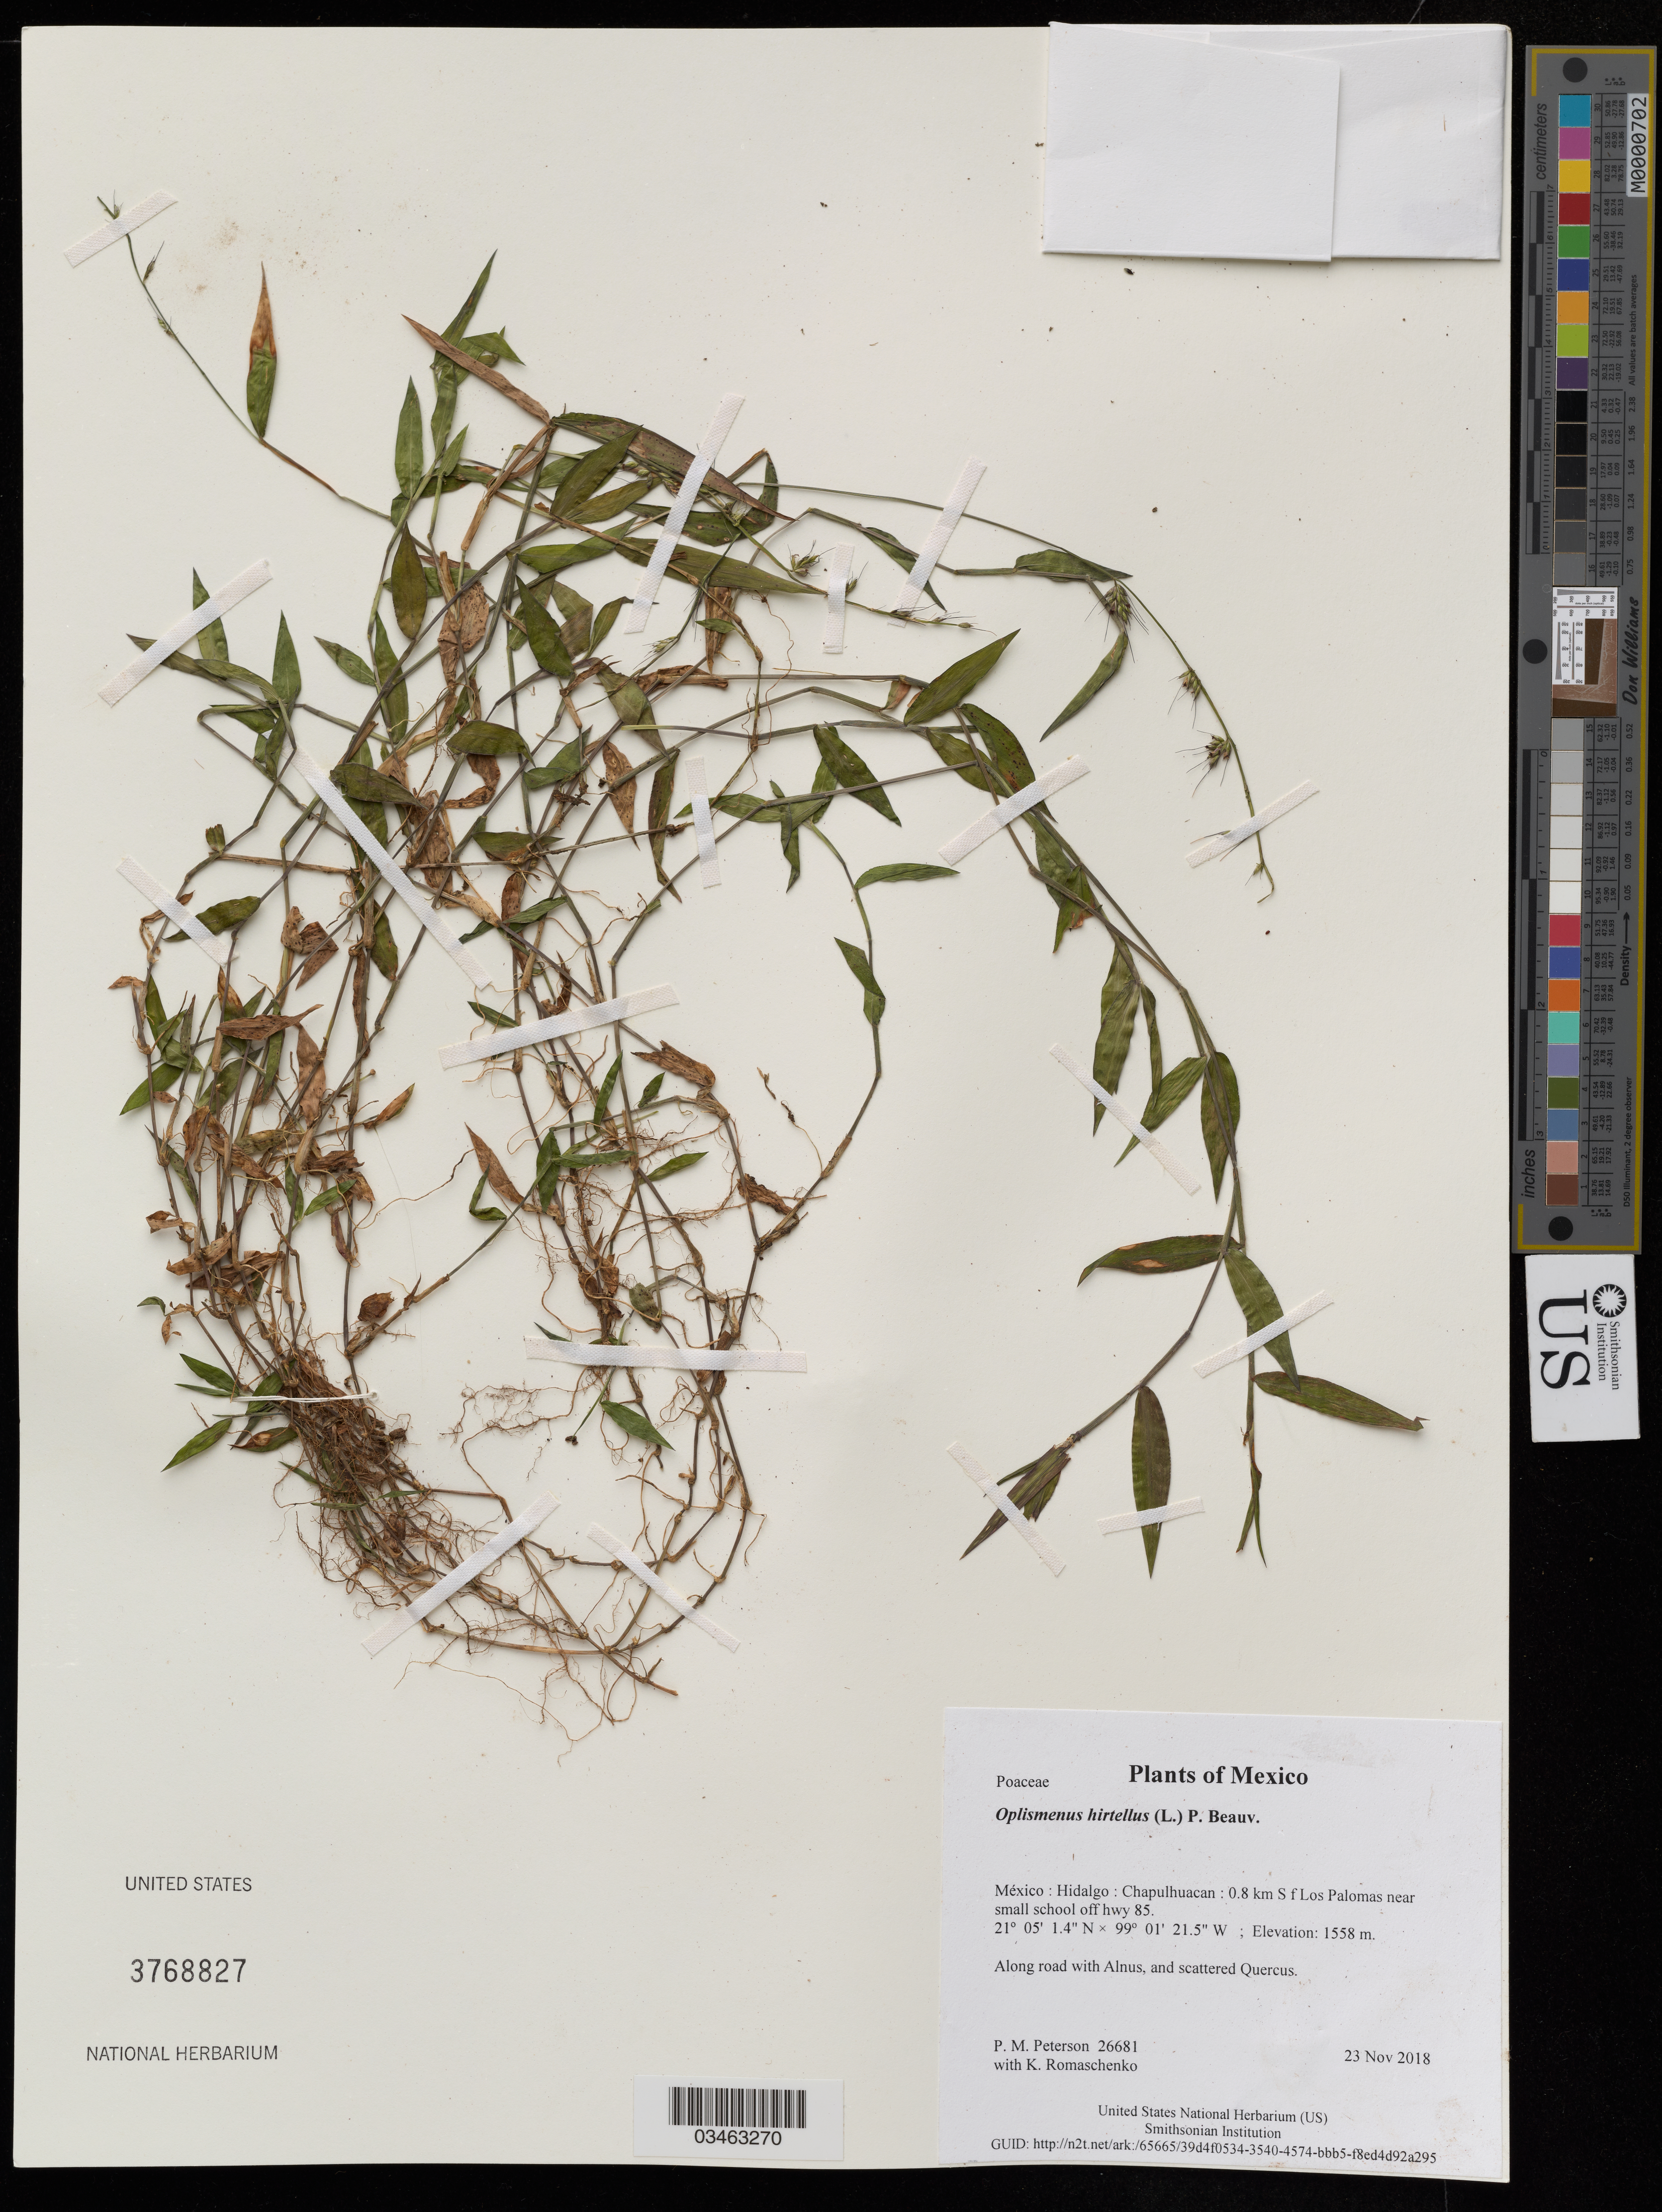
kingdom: Plantae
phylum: Tracheophyta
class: Liliopsida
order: Poales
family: Poaceae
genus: Oplismenus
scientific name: Oplismenus hirtellus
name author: (L.) P. Beauv.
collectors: P. M. Peterson & K. Romaschenko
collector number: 26681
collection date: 2018-11-23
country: México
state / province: Hidalgo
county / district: Chapulhuacan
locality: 0.8 km S f Los Palomas near small school off hwy 85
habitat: Along road with Alnus, and scattered Quercus.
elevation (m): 1558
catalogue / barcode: US 3768827